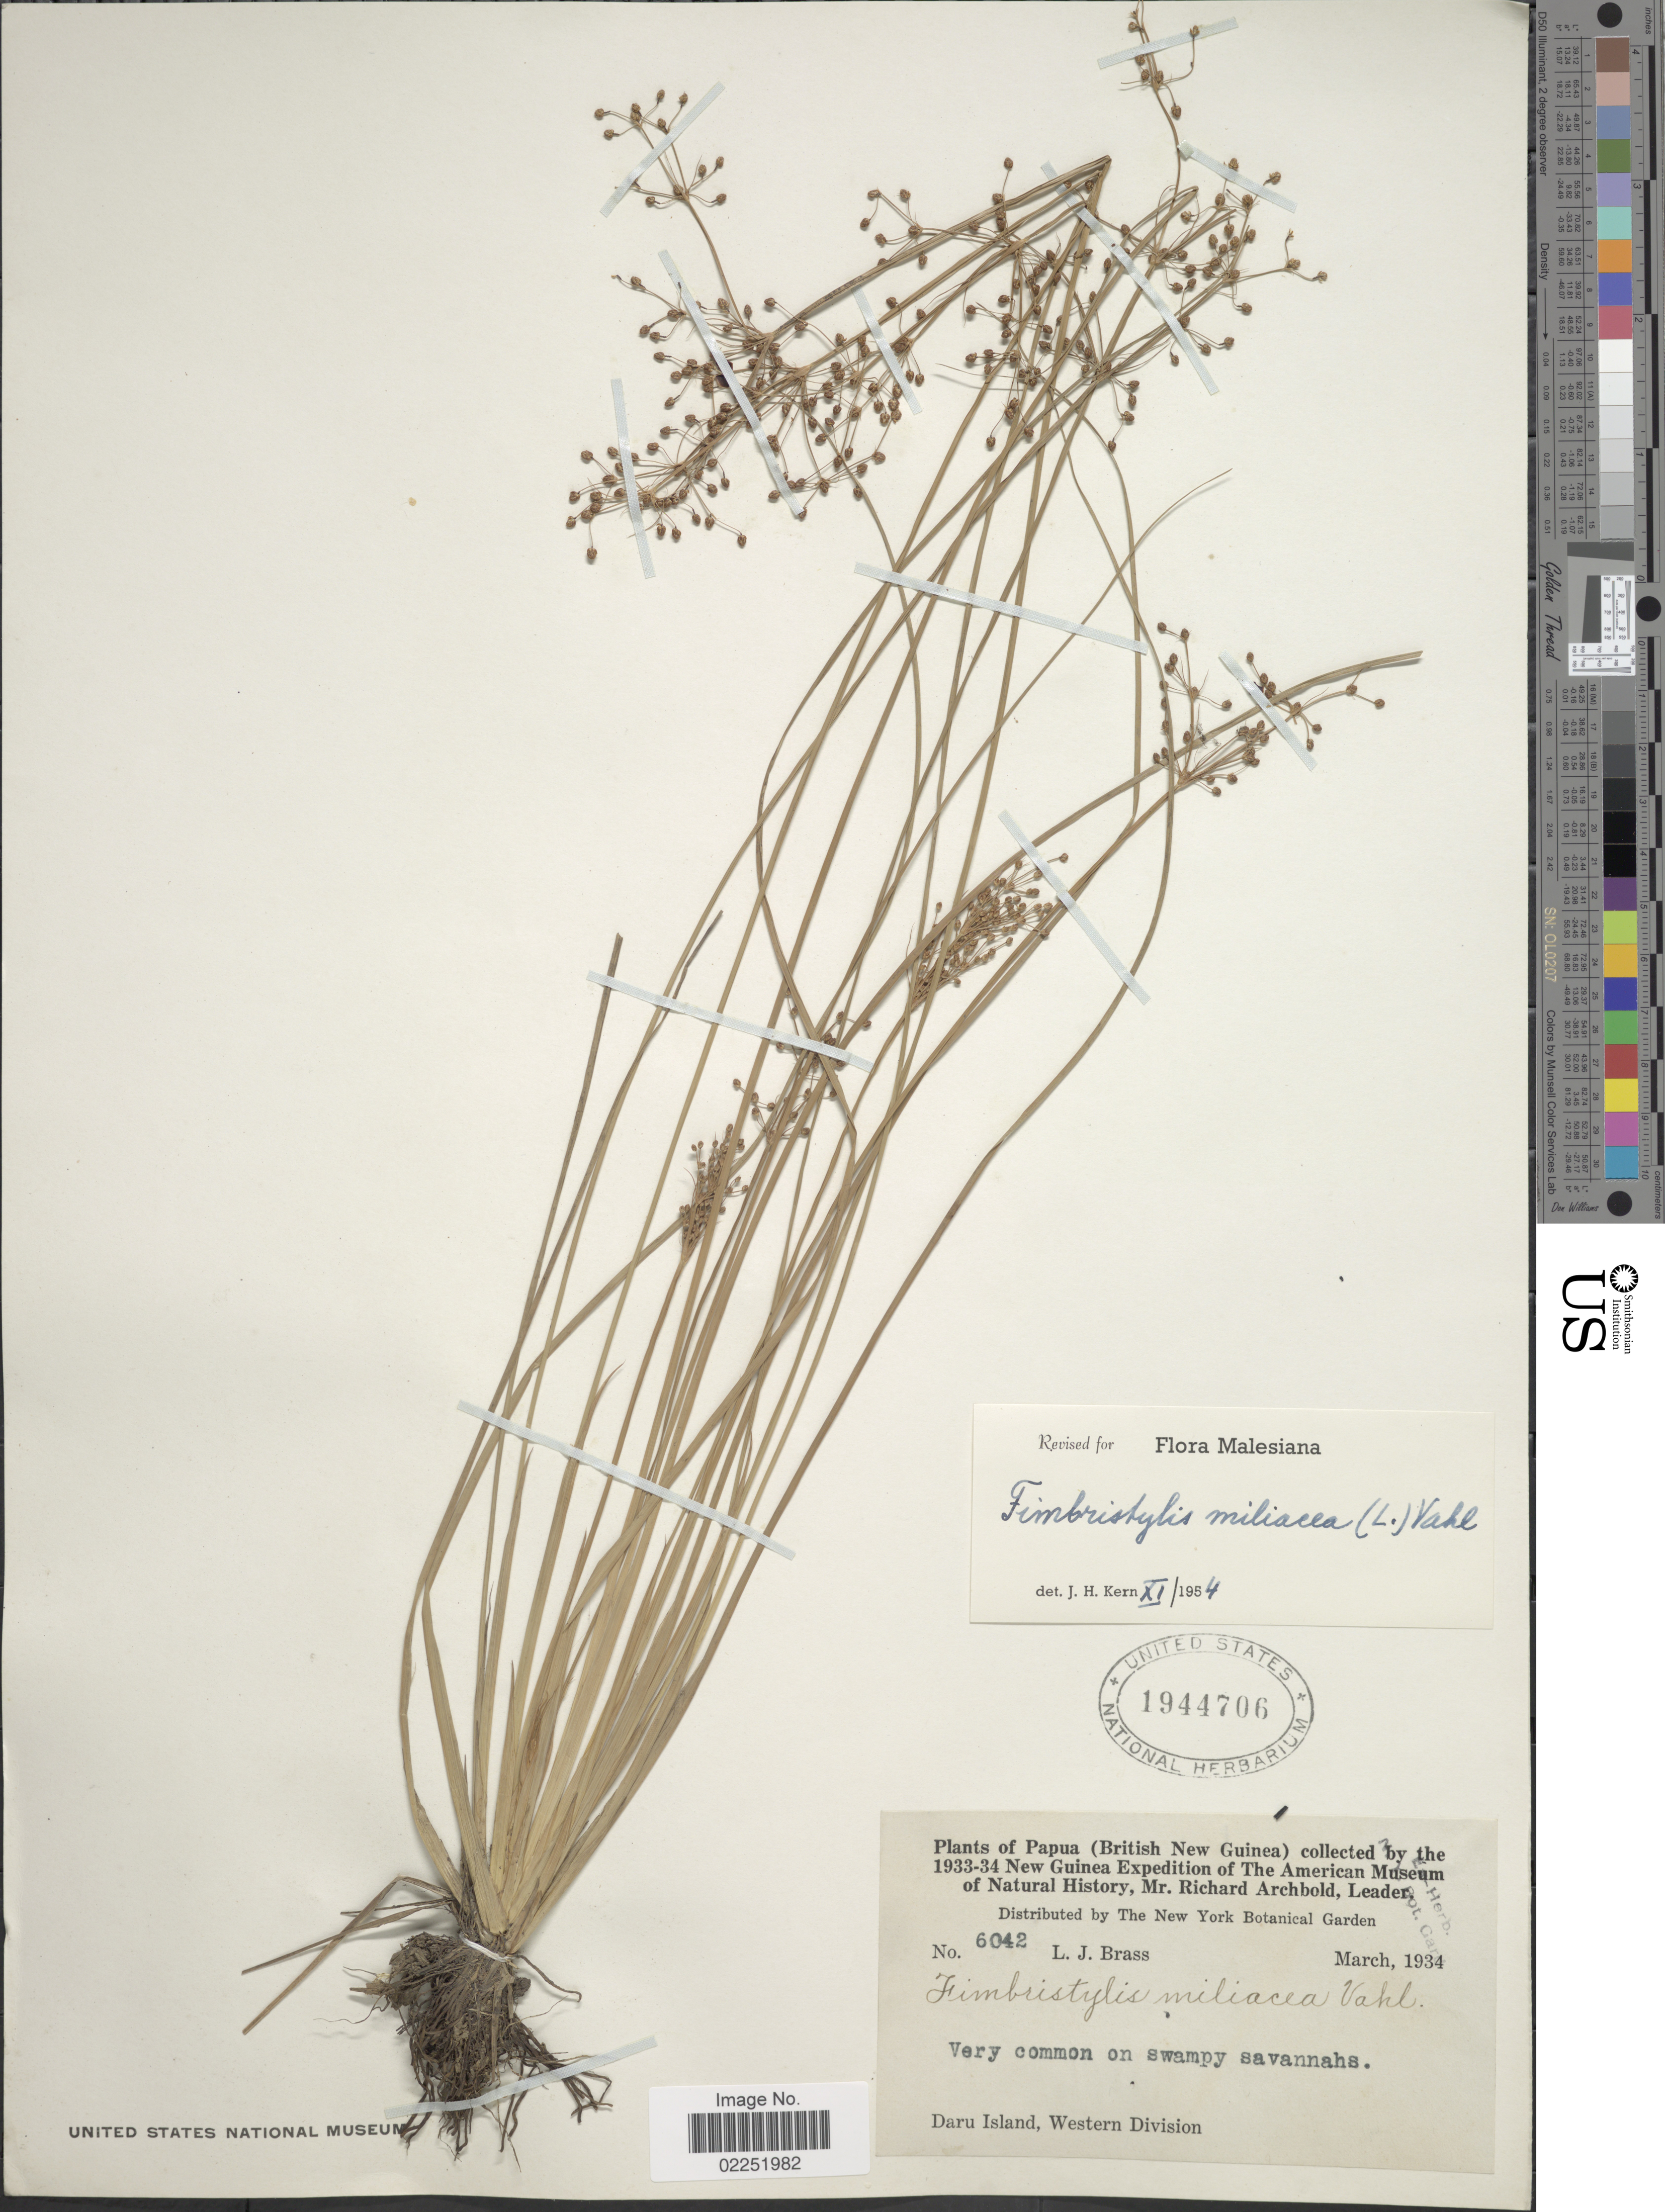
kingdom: Plantae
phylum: Tracheophyta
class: Liliopsida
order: Poales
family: Cyperaceae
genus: Fimbristylis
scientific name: Fimbristylis littoralis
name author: Gaudich.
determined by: Strong, M. T., (US), Smithsonian Institution - National Museum of Natural History (UNITED STATES)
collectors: L. J. Brass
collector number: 6042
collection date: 1934-03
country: Papua New Guinea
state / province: Manus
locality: (British New Guinea), Very common on swampy savannahs, Daru Island, Western Division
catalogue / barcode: US 1944706